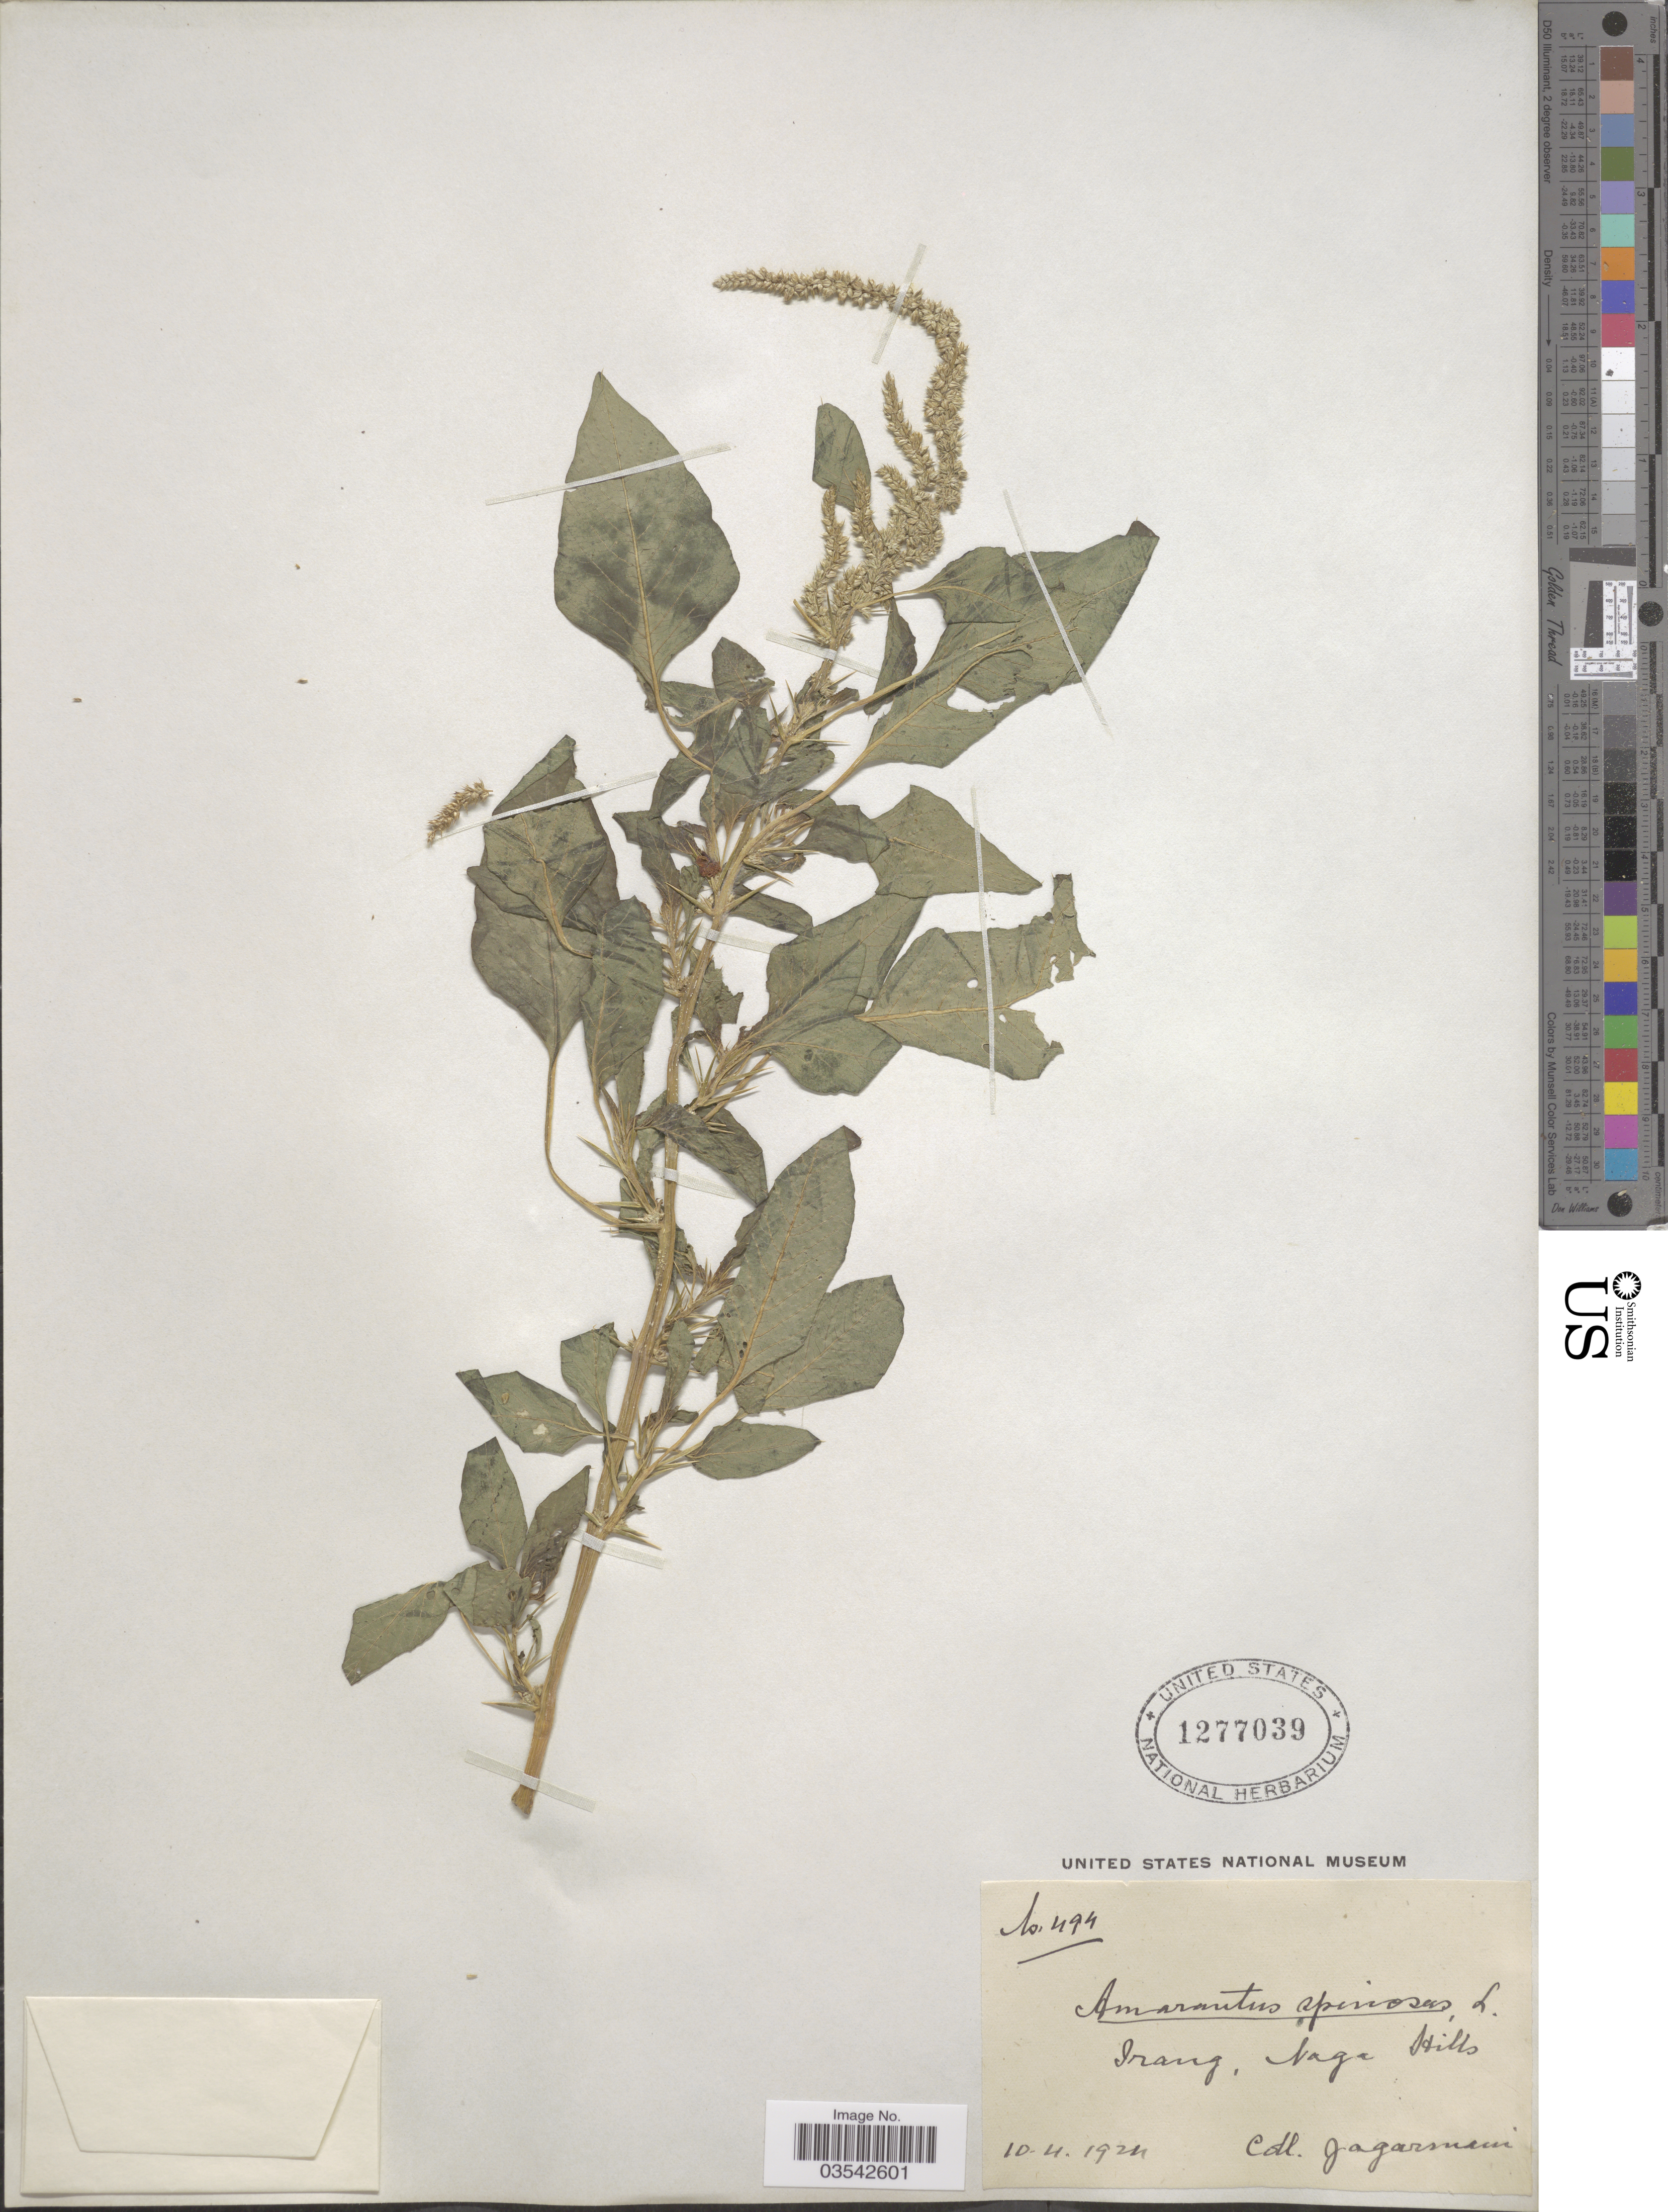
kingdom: Plantae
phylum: Tracheophyta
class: Magnoliopsida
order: Caryophyllales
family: Amaranthaceae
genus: Amaranthus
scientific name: Amaranthus spinosus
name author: L.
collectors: -. Jagarmani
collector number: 494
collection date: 1924-04-10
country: India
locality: Irang, Naga Hills.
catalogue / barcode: US 1277039